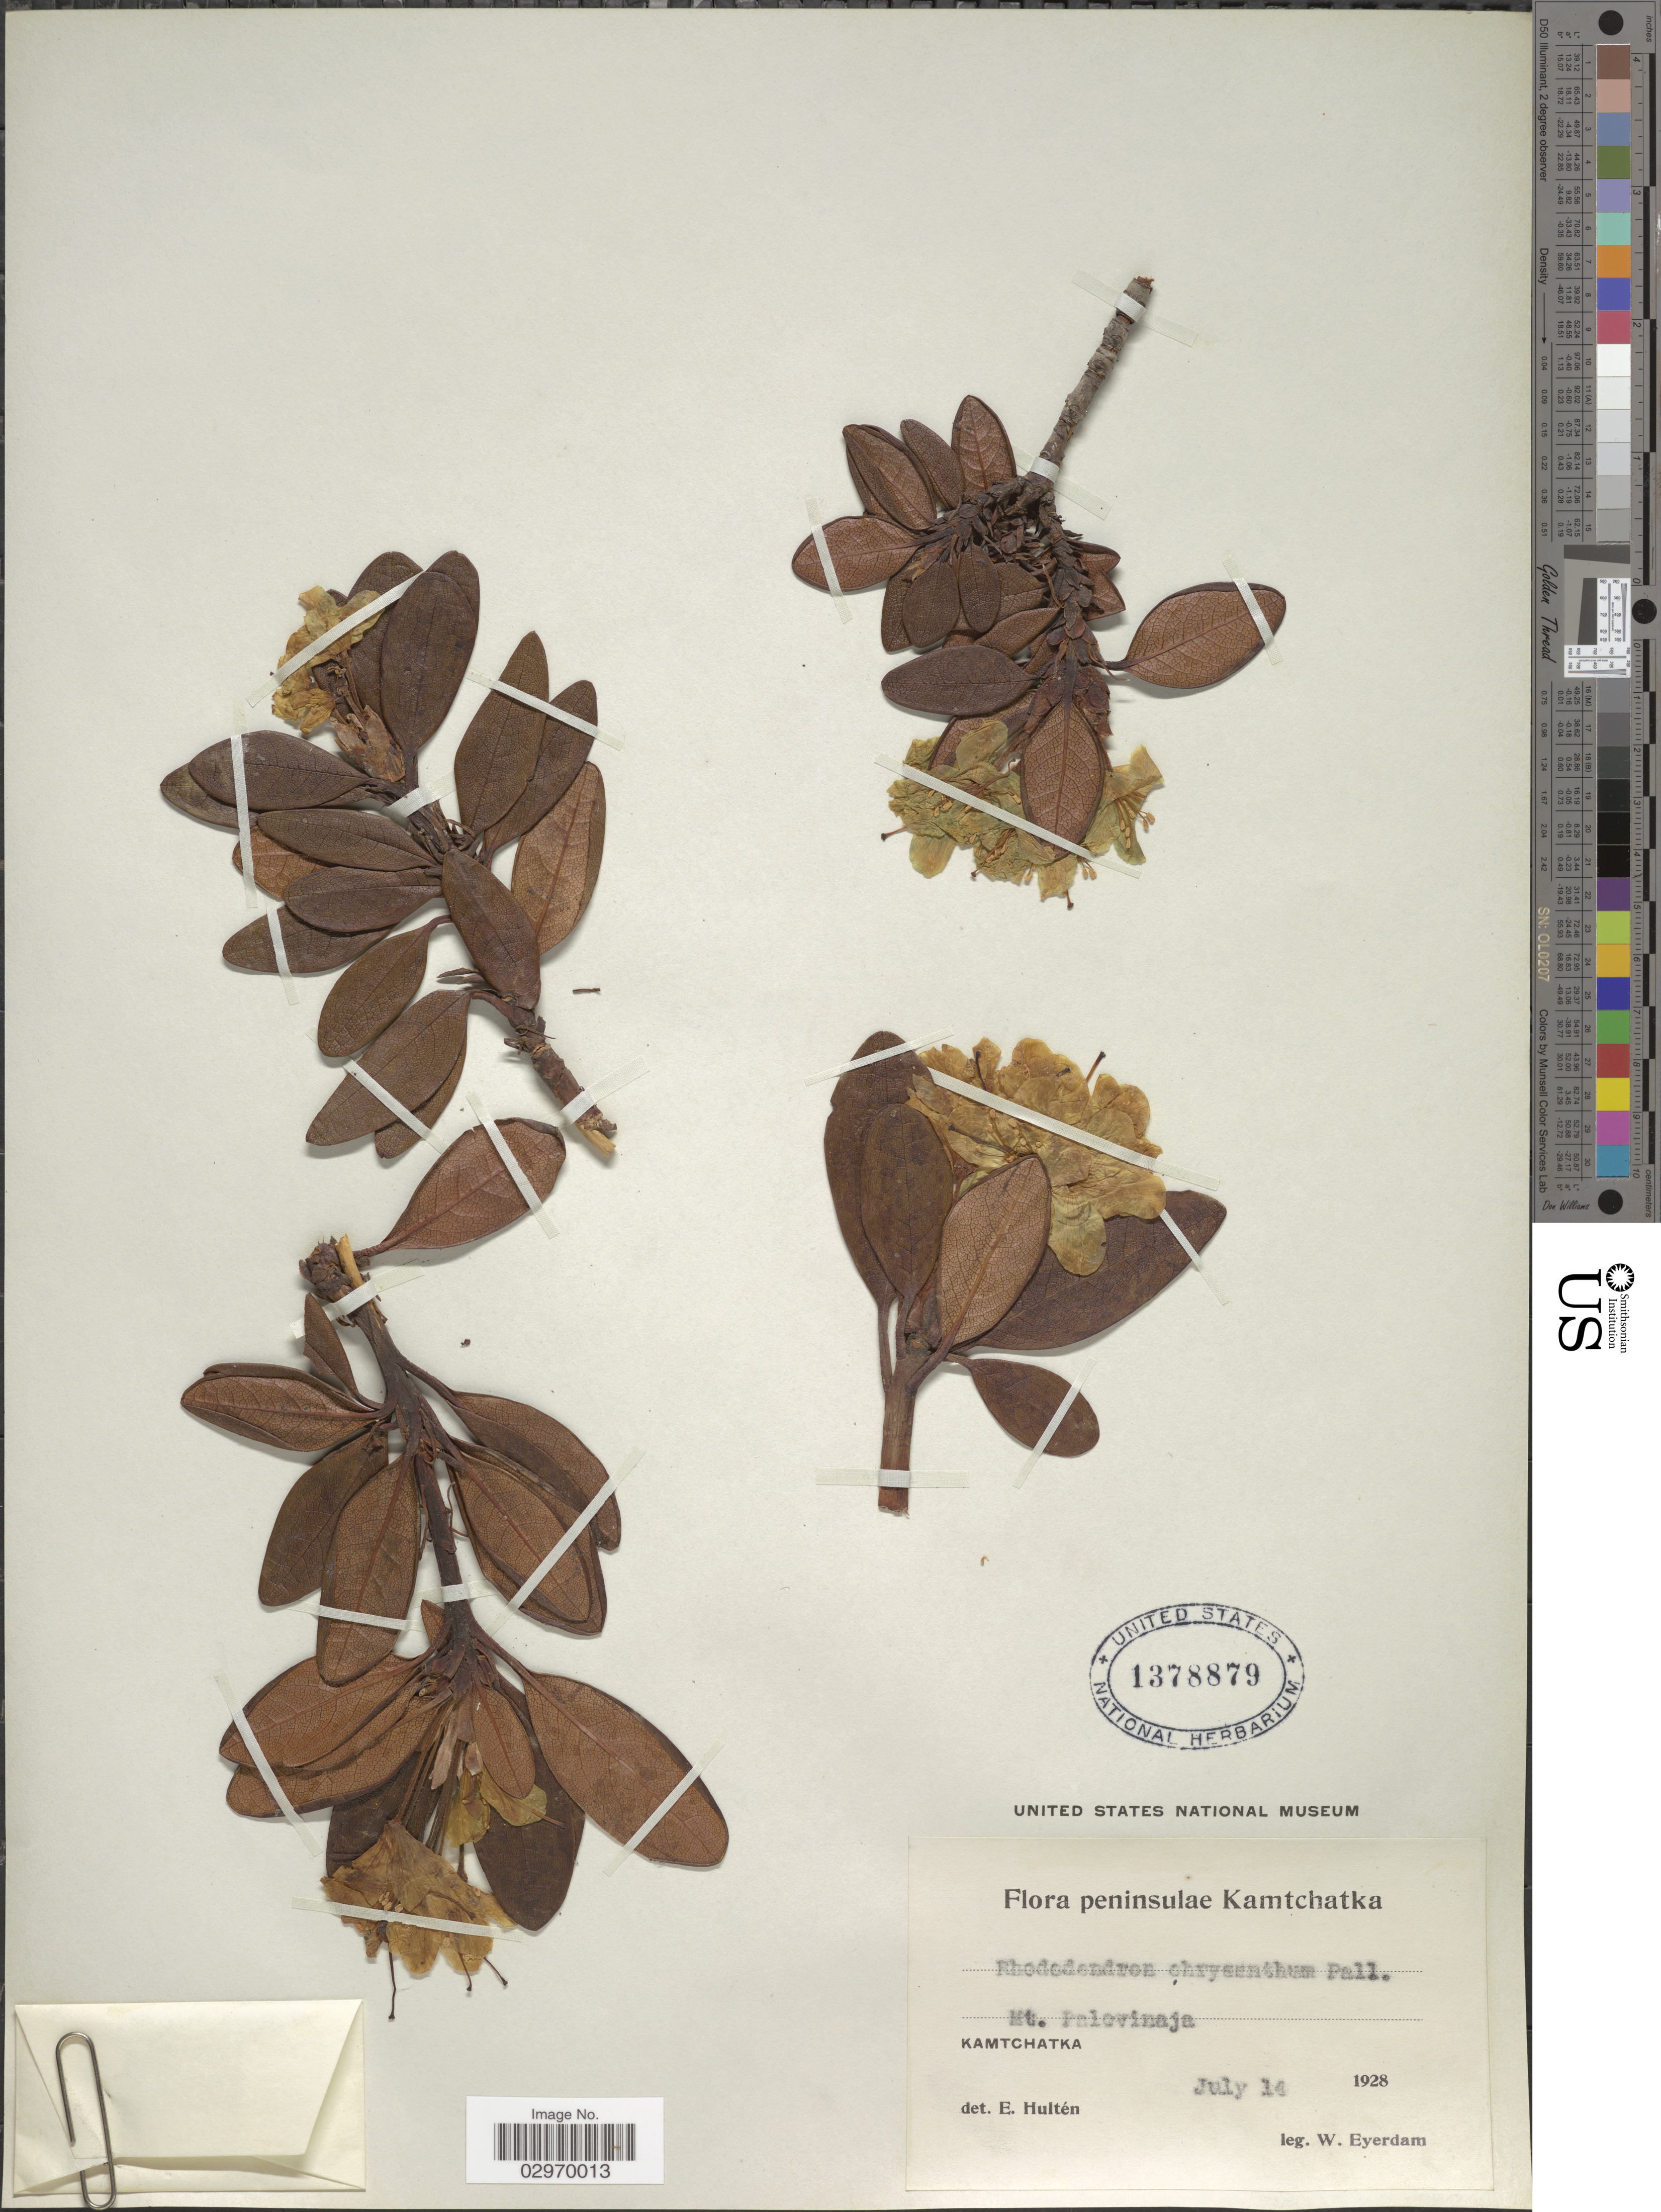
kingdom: Plantae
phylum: Tracheophyta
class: Magnoliopsida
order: Ericales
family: Ericaceae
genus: Rhododendron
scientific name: Rhododendron chrysanthum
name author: Pall.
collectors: W. J. Eyerdam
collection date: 1928-07-14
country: Russian Federation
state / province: Kamchatka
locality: Mt. Palevinaja, Kamtchatka.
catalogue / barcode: US 1378879